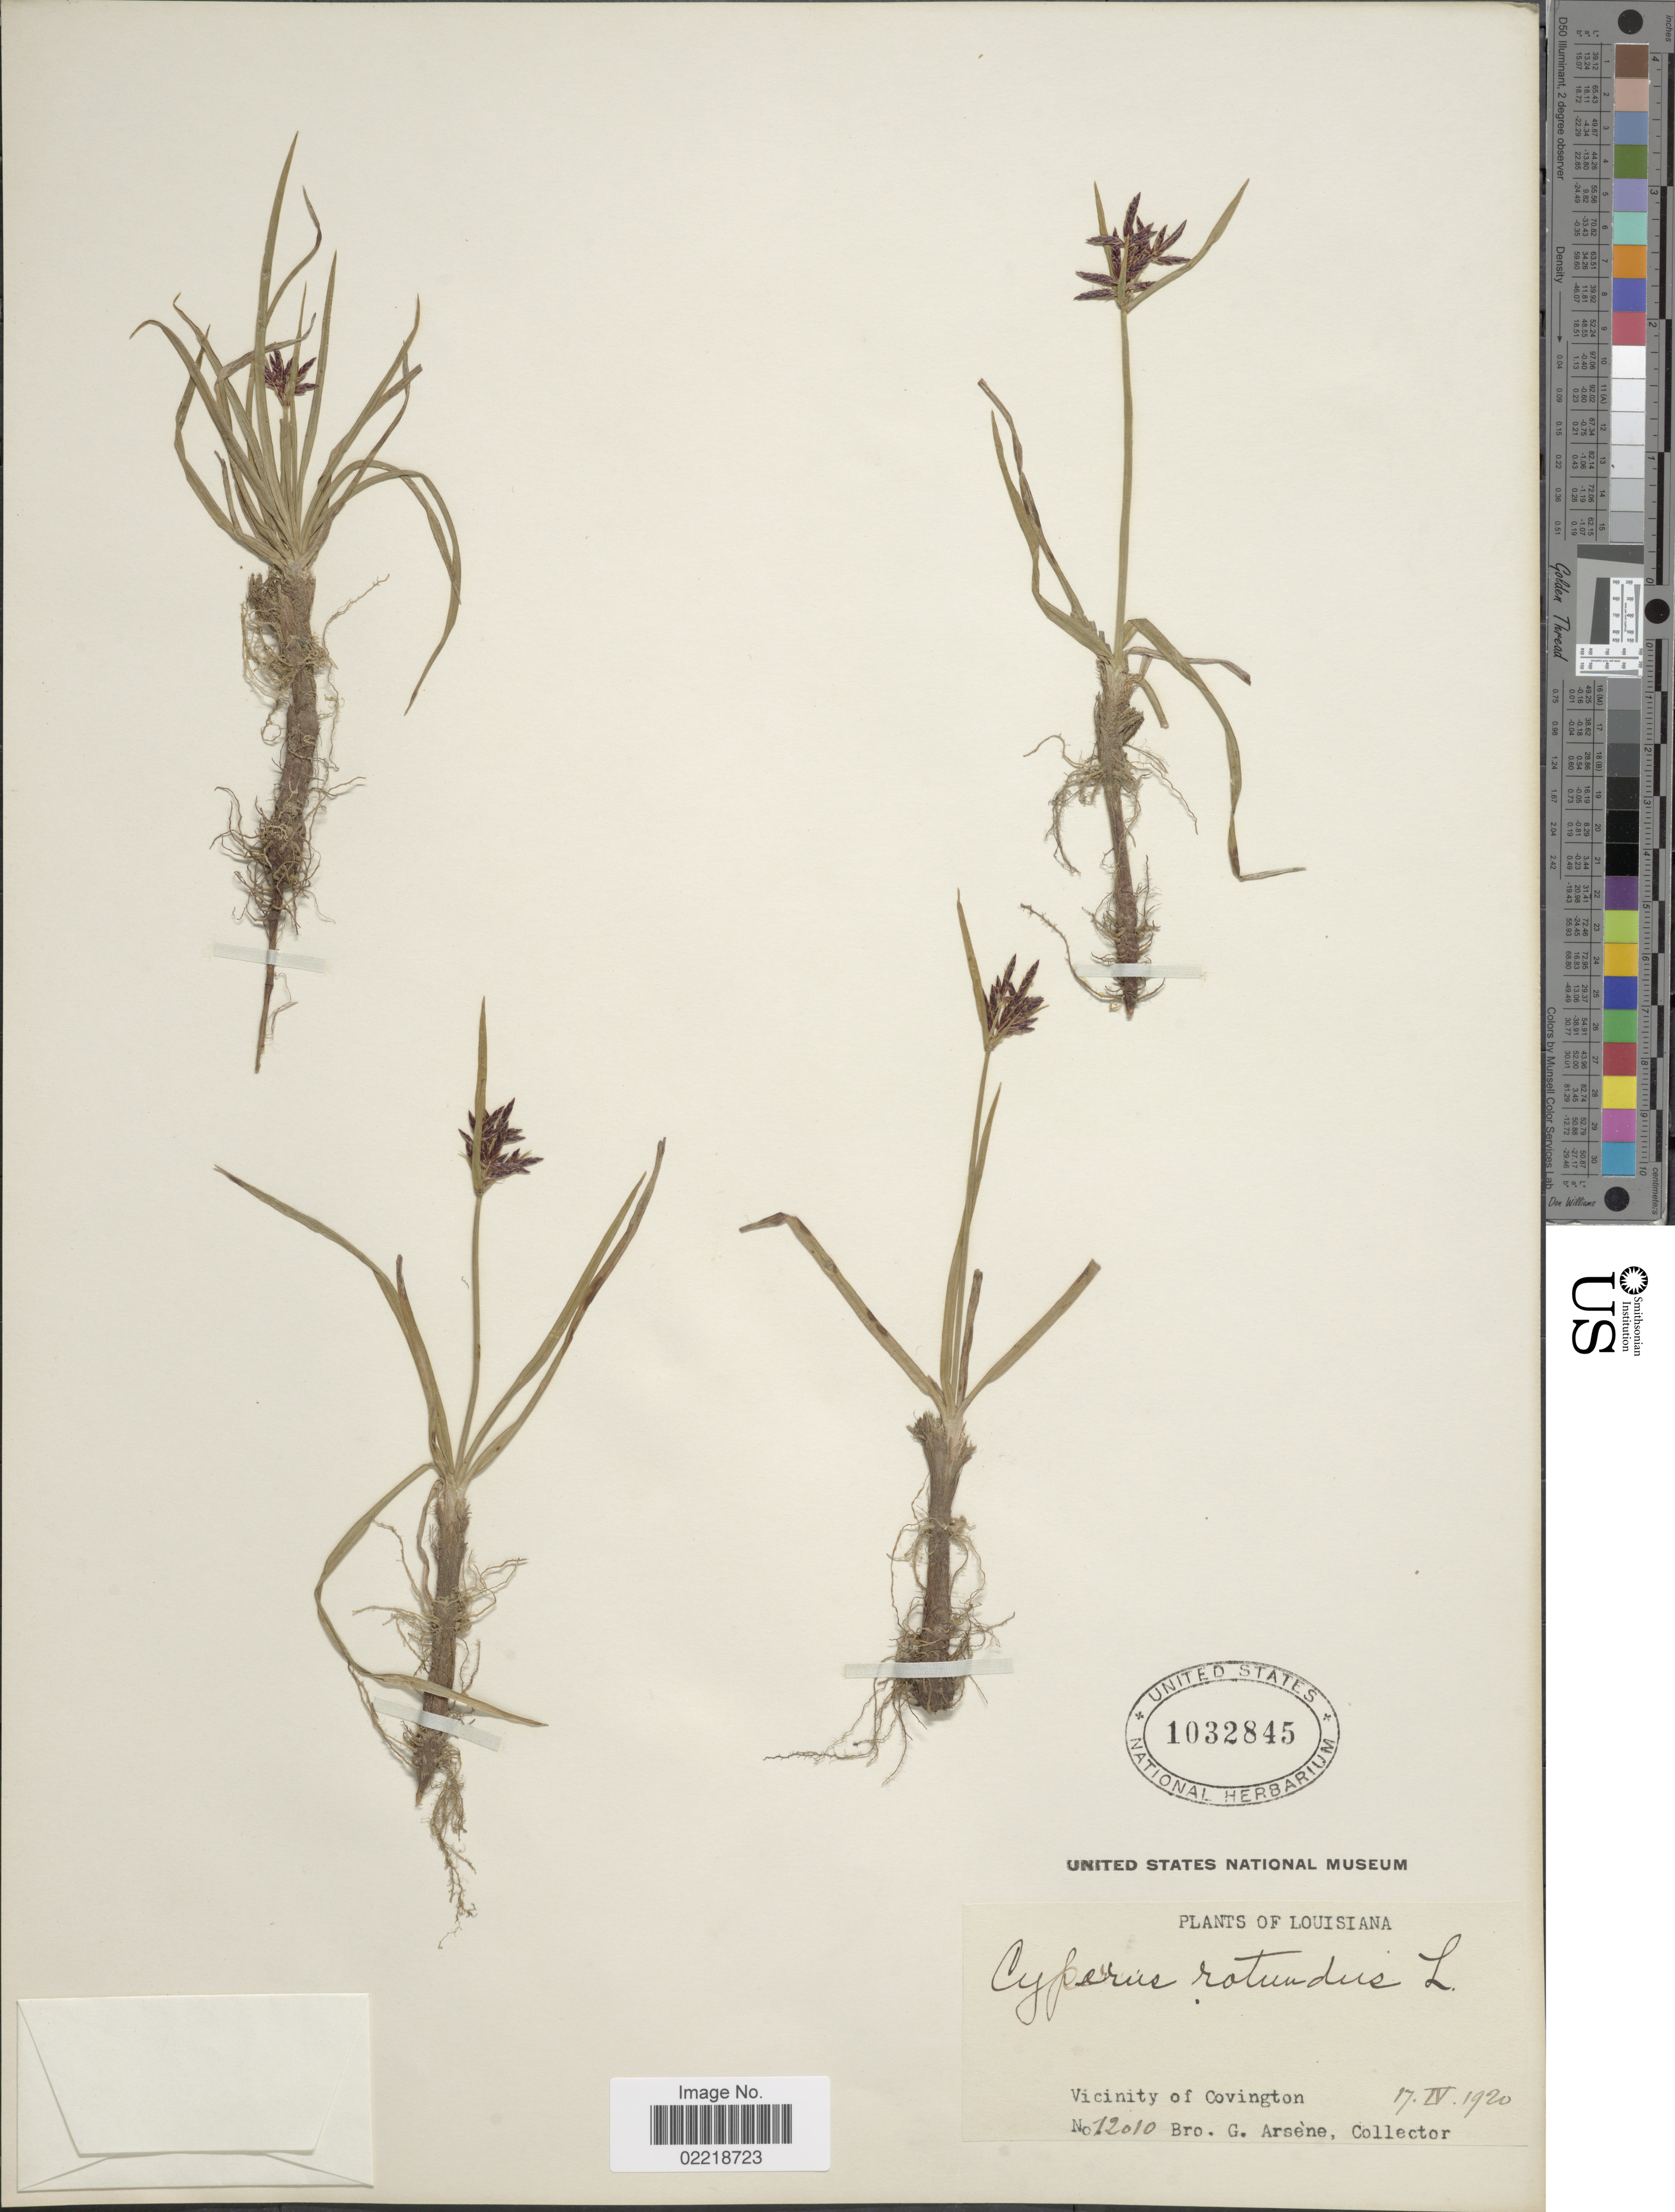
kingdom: Plantae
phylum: Tracheophyta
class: Liliopsida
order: Poales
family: Cyperaceae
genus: Cyperus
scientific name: Cyperus rotundus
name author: L.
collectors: Bro. G. Arsène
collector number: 12010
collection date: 1920-04-17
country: United States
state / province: Louisiana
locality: Vicinity of Covington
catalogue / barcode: US 1032845